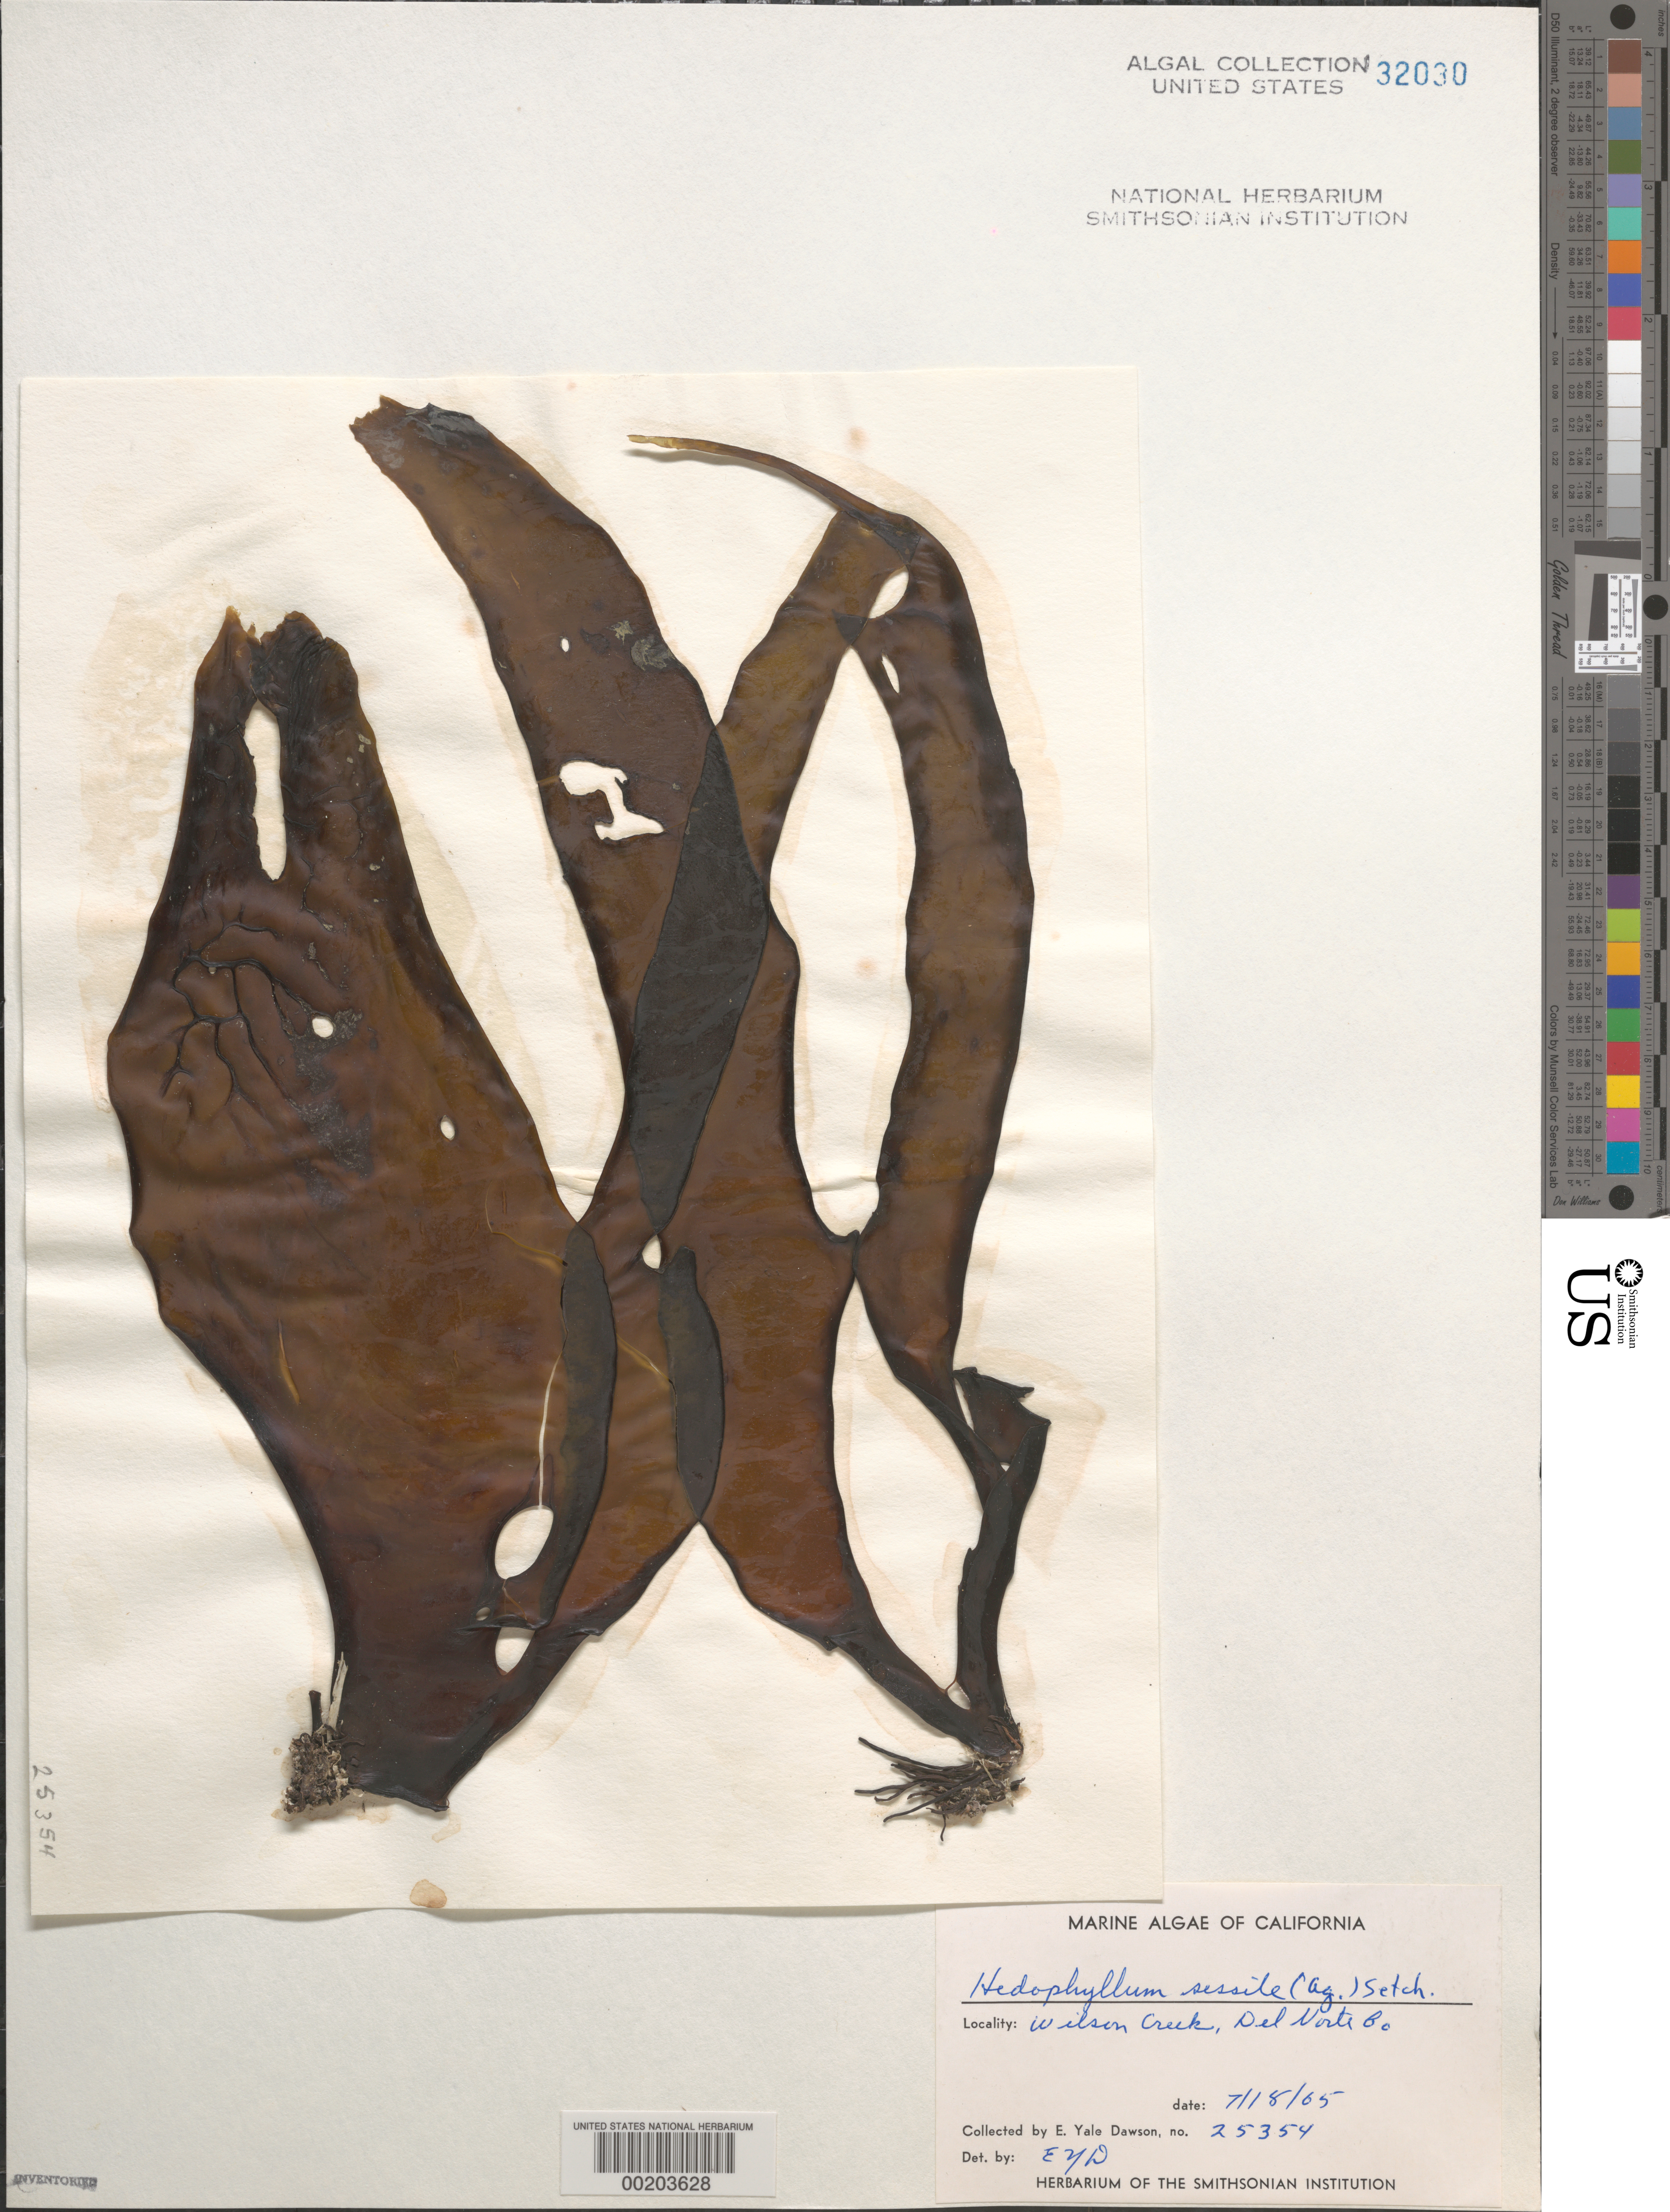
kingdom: Chromista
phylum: Ochrophyta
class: Phaeophyceae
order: Laminariales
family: Laminariaceae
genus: Hedophyllum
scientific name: Hedophyllum sessile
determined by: Dawson, E. Y.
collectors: E. Y. Dawson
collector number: EYD 25354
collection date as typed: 18 Jul 1965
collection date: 1965-07-18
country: United States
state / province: California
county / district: Del Norte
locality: Wilson Creek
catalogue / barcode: US 32030